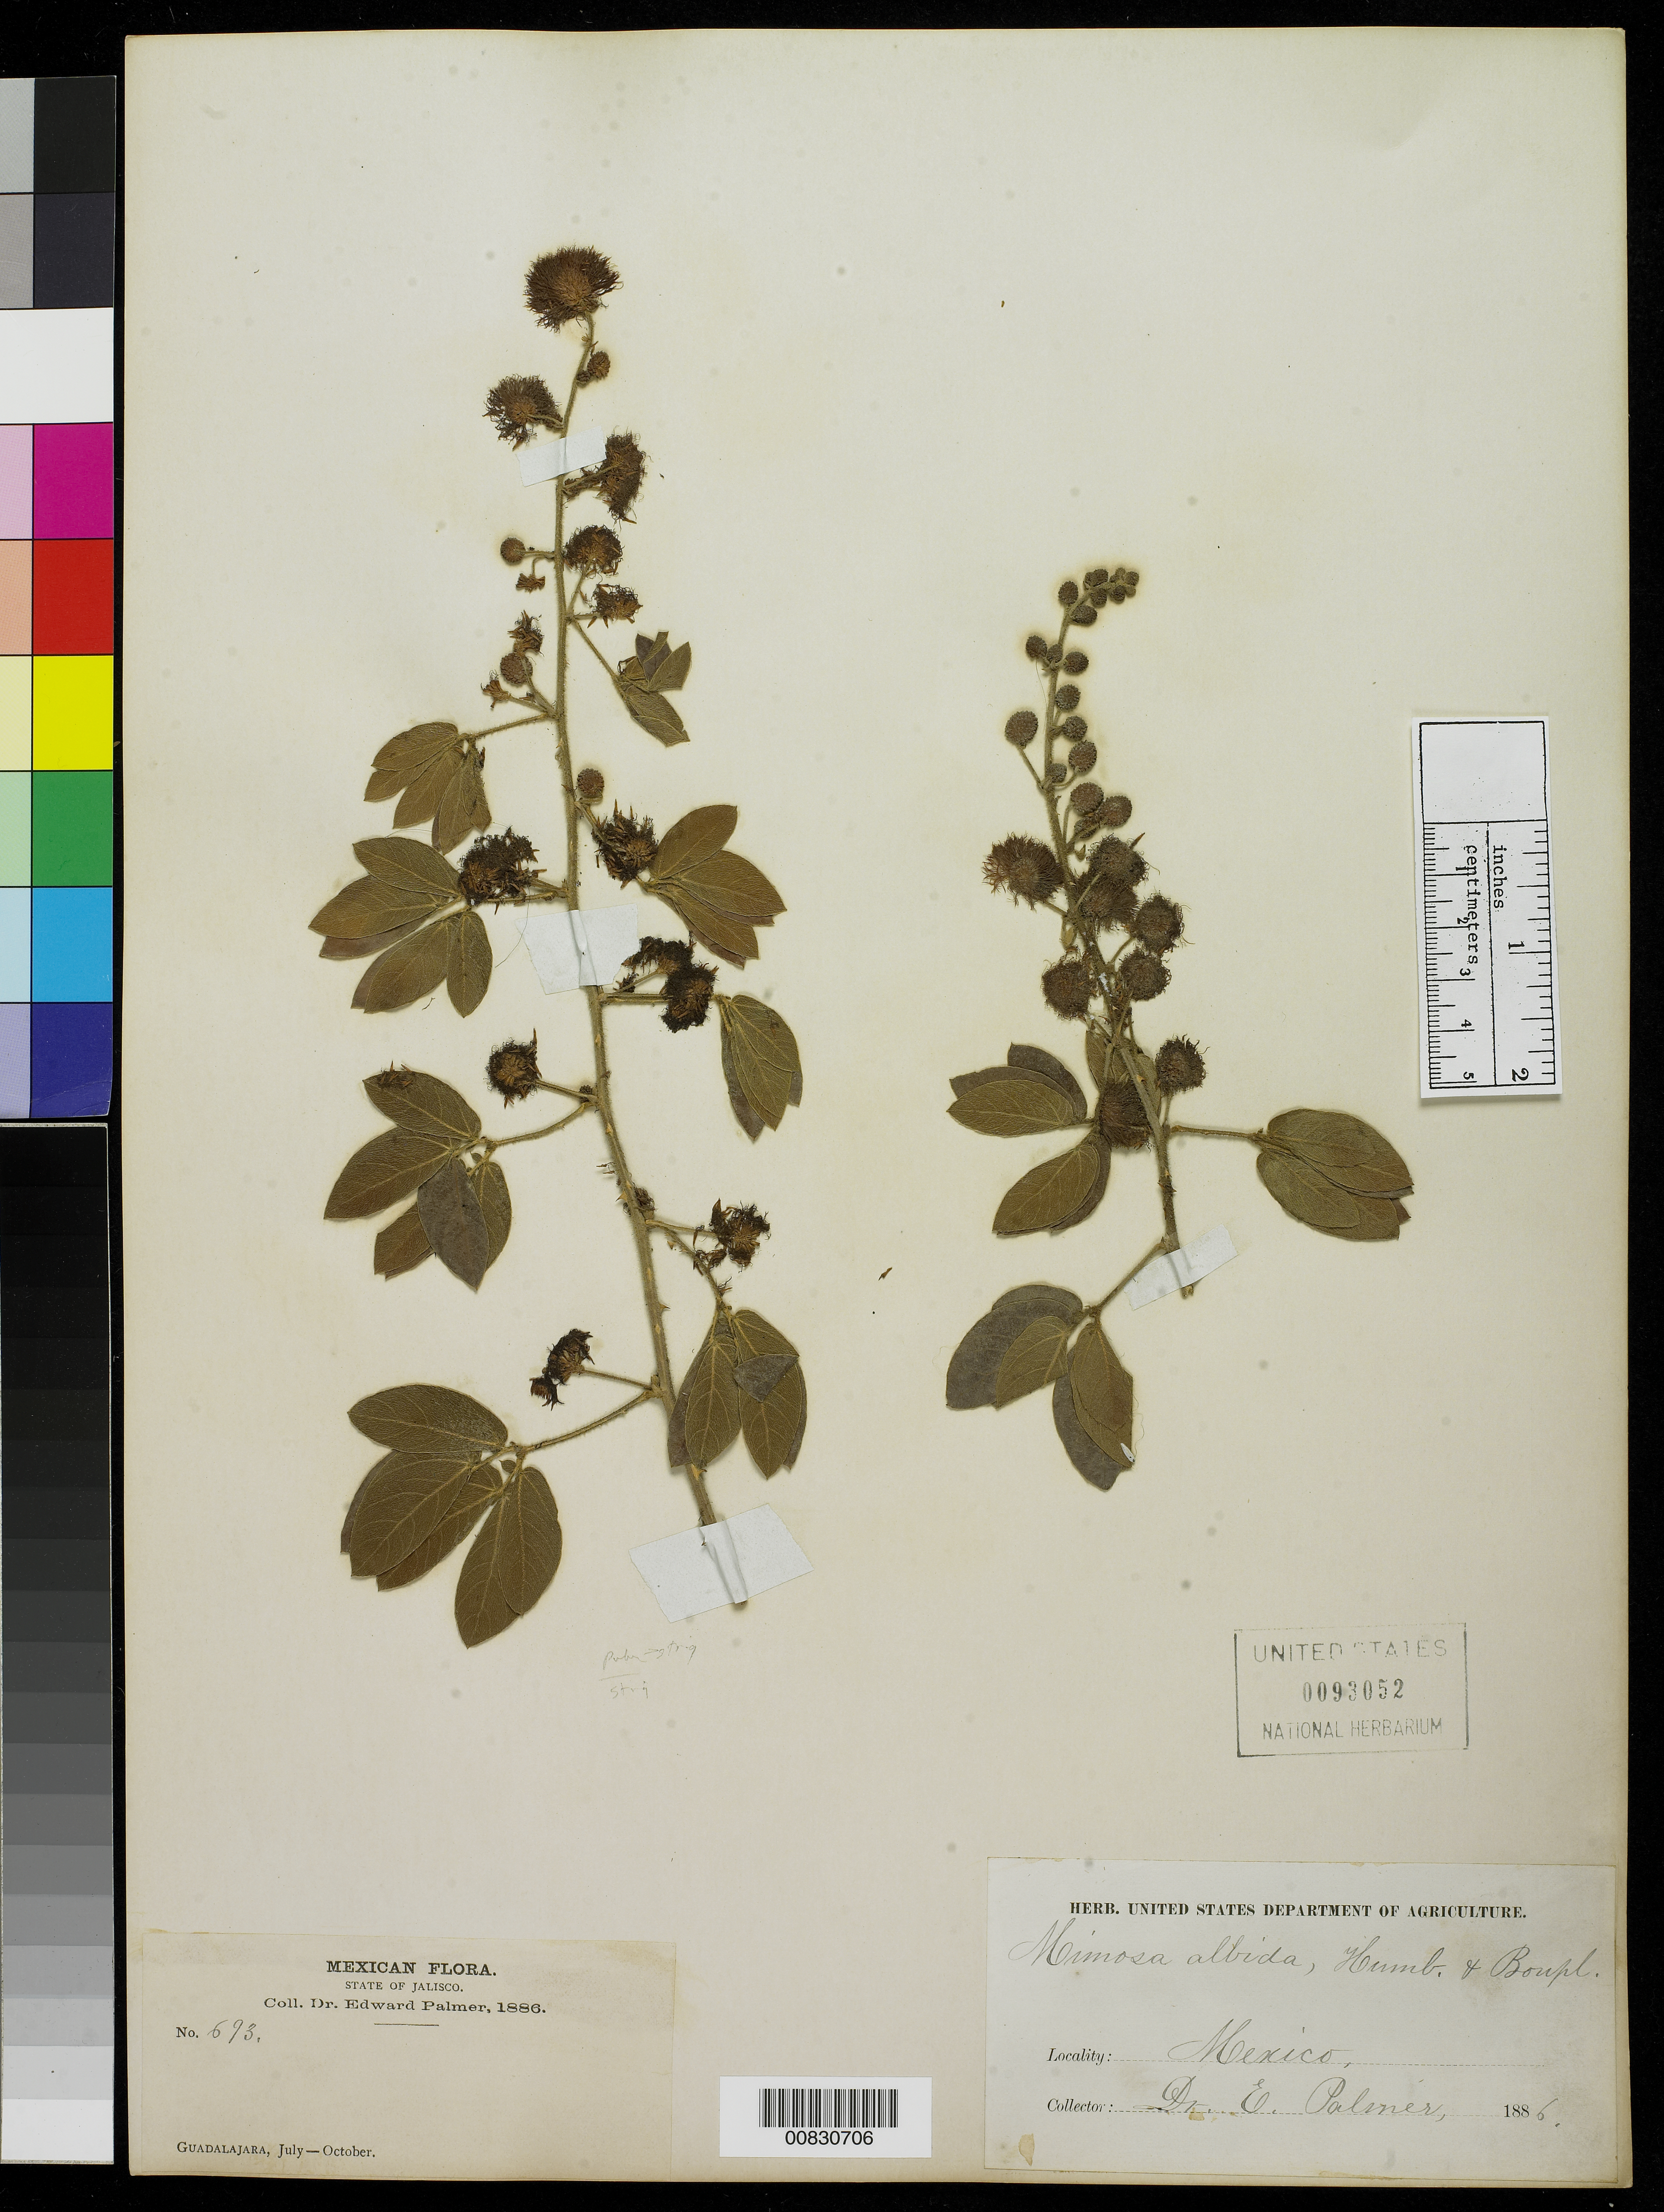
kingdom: Plantae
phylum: Tracheophyta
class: Magnoliopsida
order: Fabales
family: Fabaceae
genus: Mimosa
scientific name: Mimosa albida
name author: Humb. & Bonpl. ex Willd.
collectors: E. Palmer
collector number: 693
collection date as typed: Jul 1886 to -- Oct 1886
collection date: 1886-07/1886-10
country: Mexico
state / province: Jalisco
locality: Guadalajara, Jalisco.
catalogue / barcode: US 93052